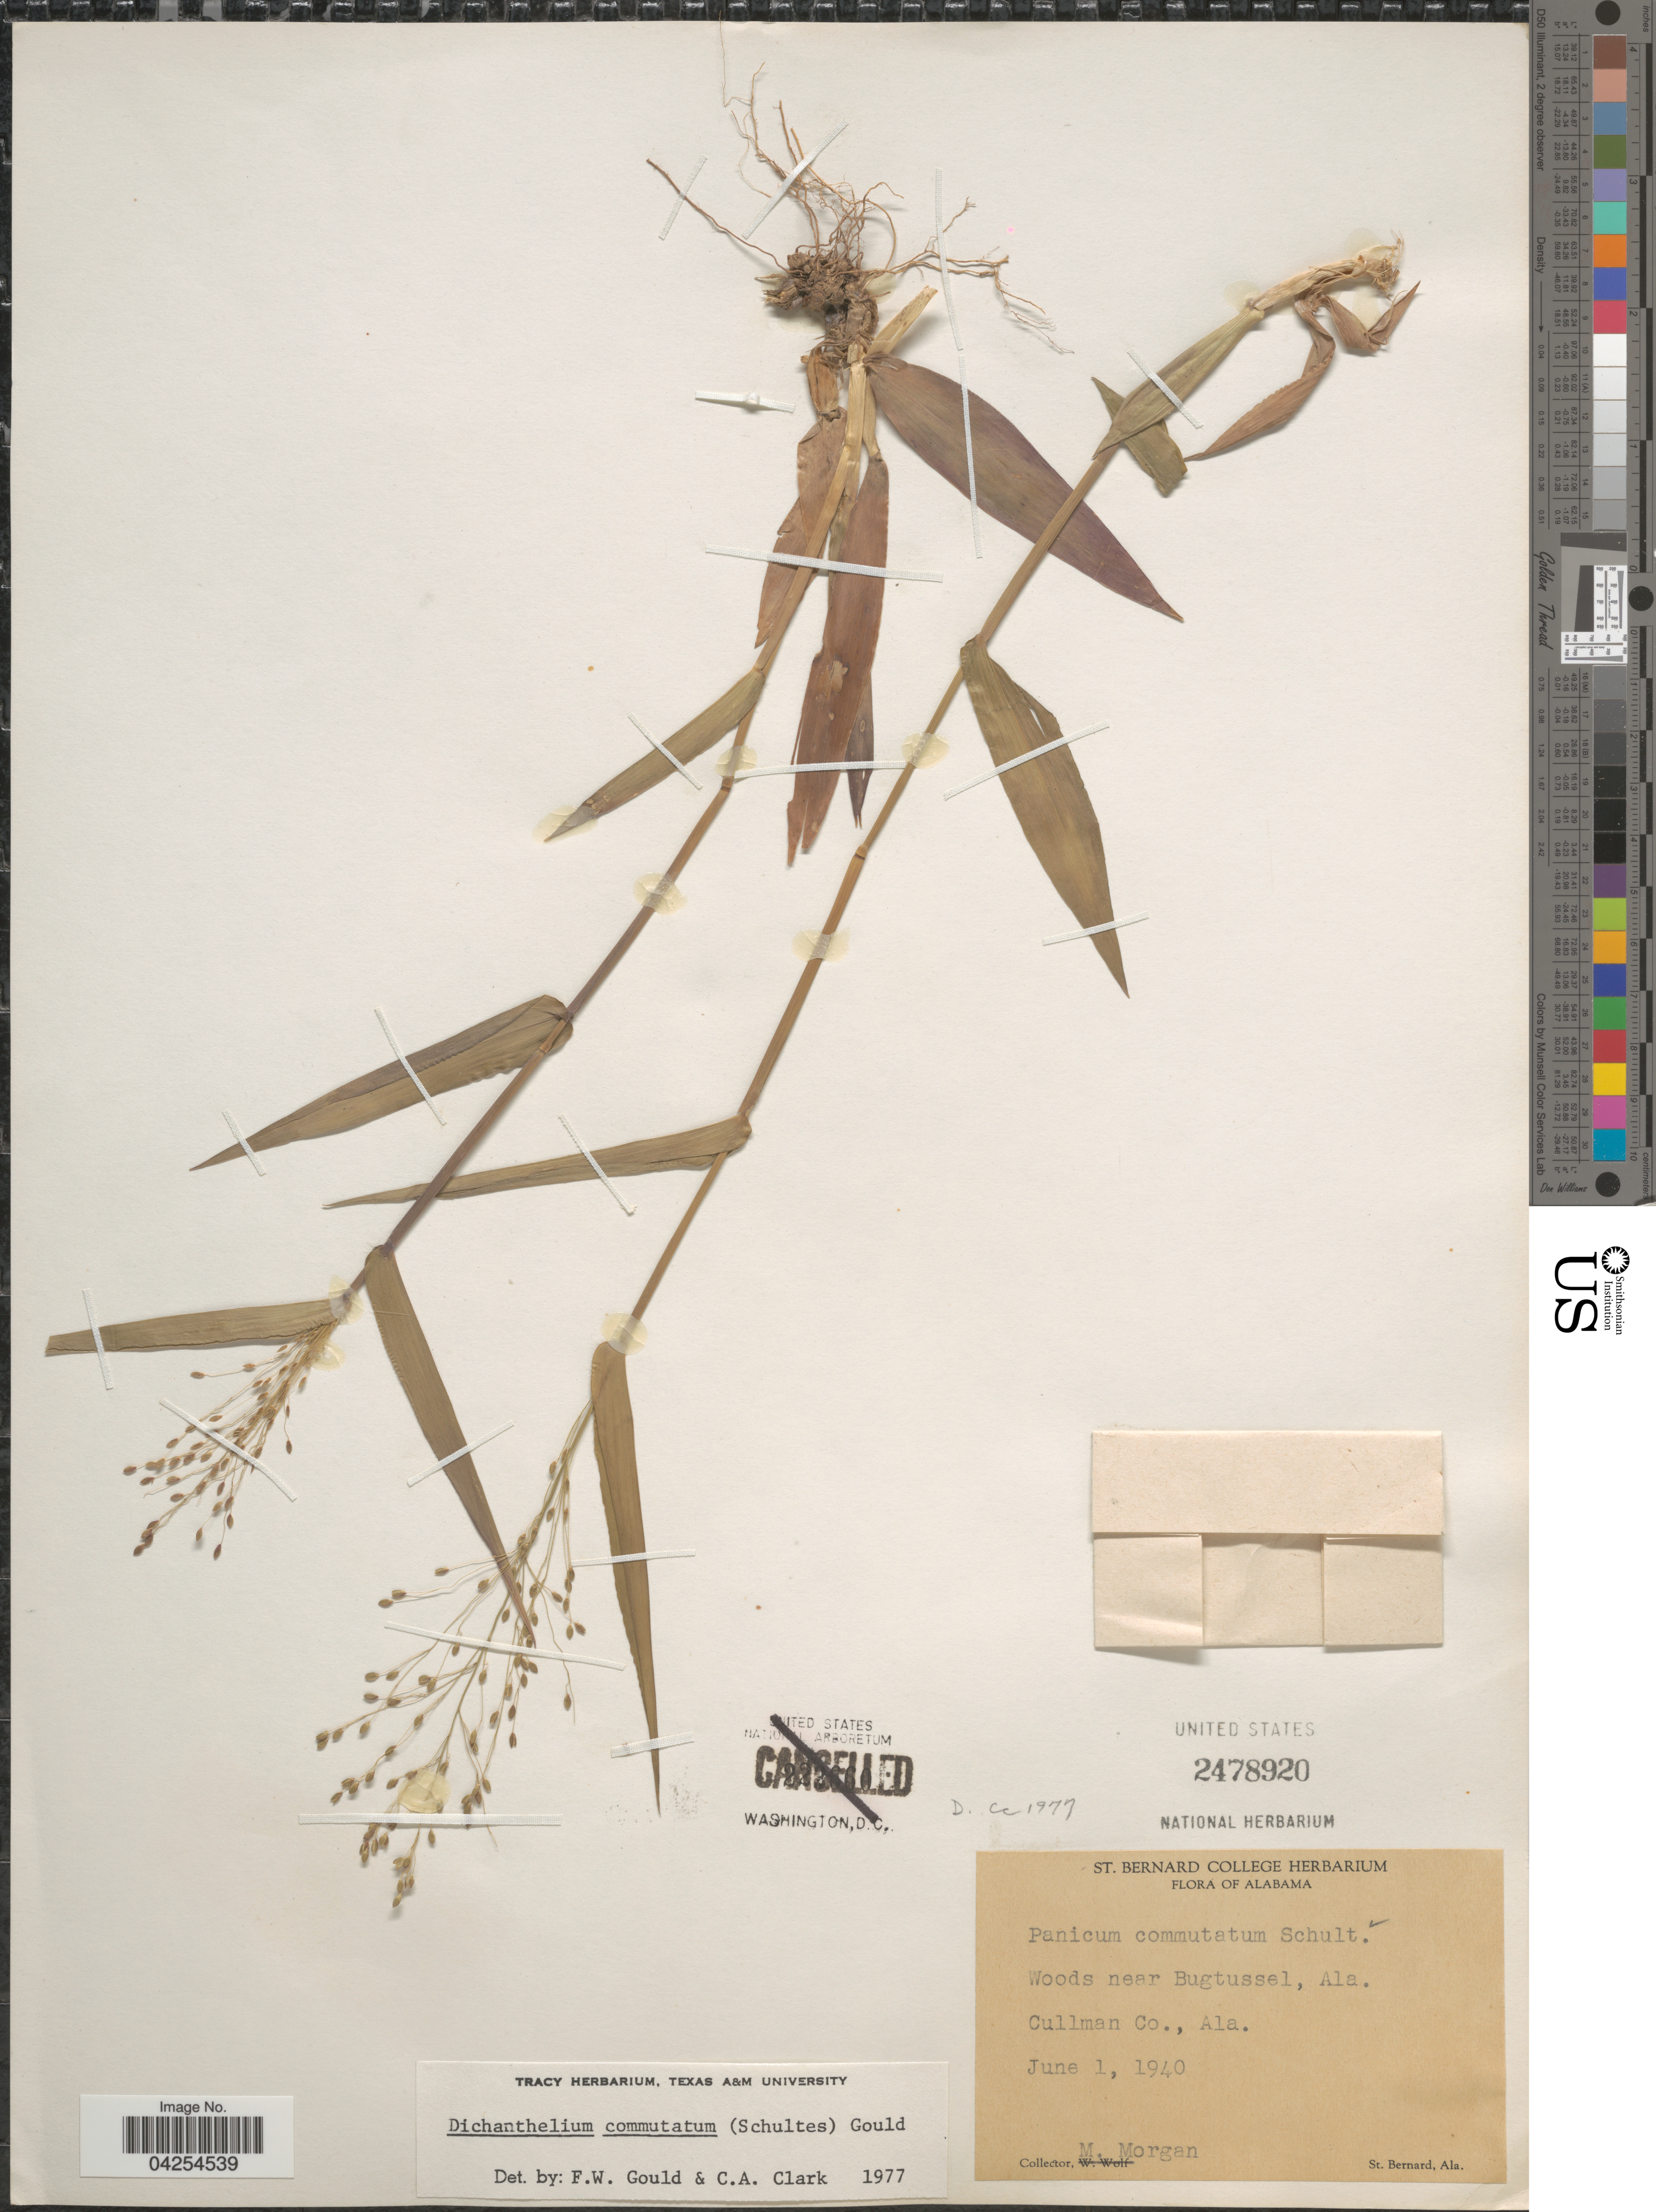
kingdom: Plantae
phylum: Tracheophyta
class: Liliopsida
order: Poales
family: Poaceae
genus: Dichanthelium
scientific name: Dichanthelium commutatum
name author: (Schult.) Gould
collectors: M. Morgan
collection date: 1940-06-01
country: United States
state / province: Alabama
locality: Woods near Bugtussel. Cullman Co.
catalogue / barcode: US 2478920